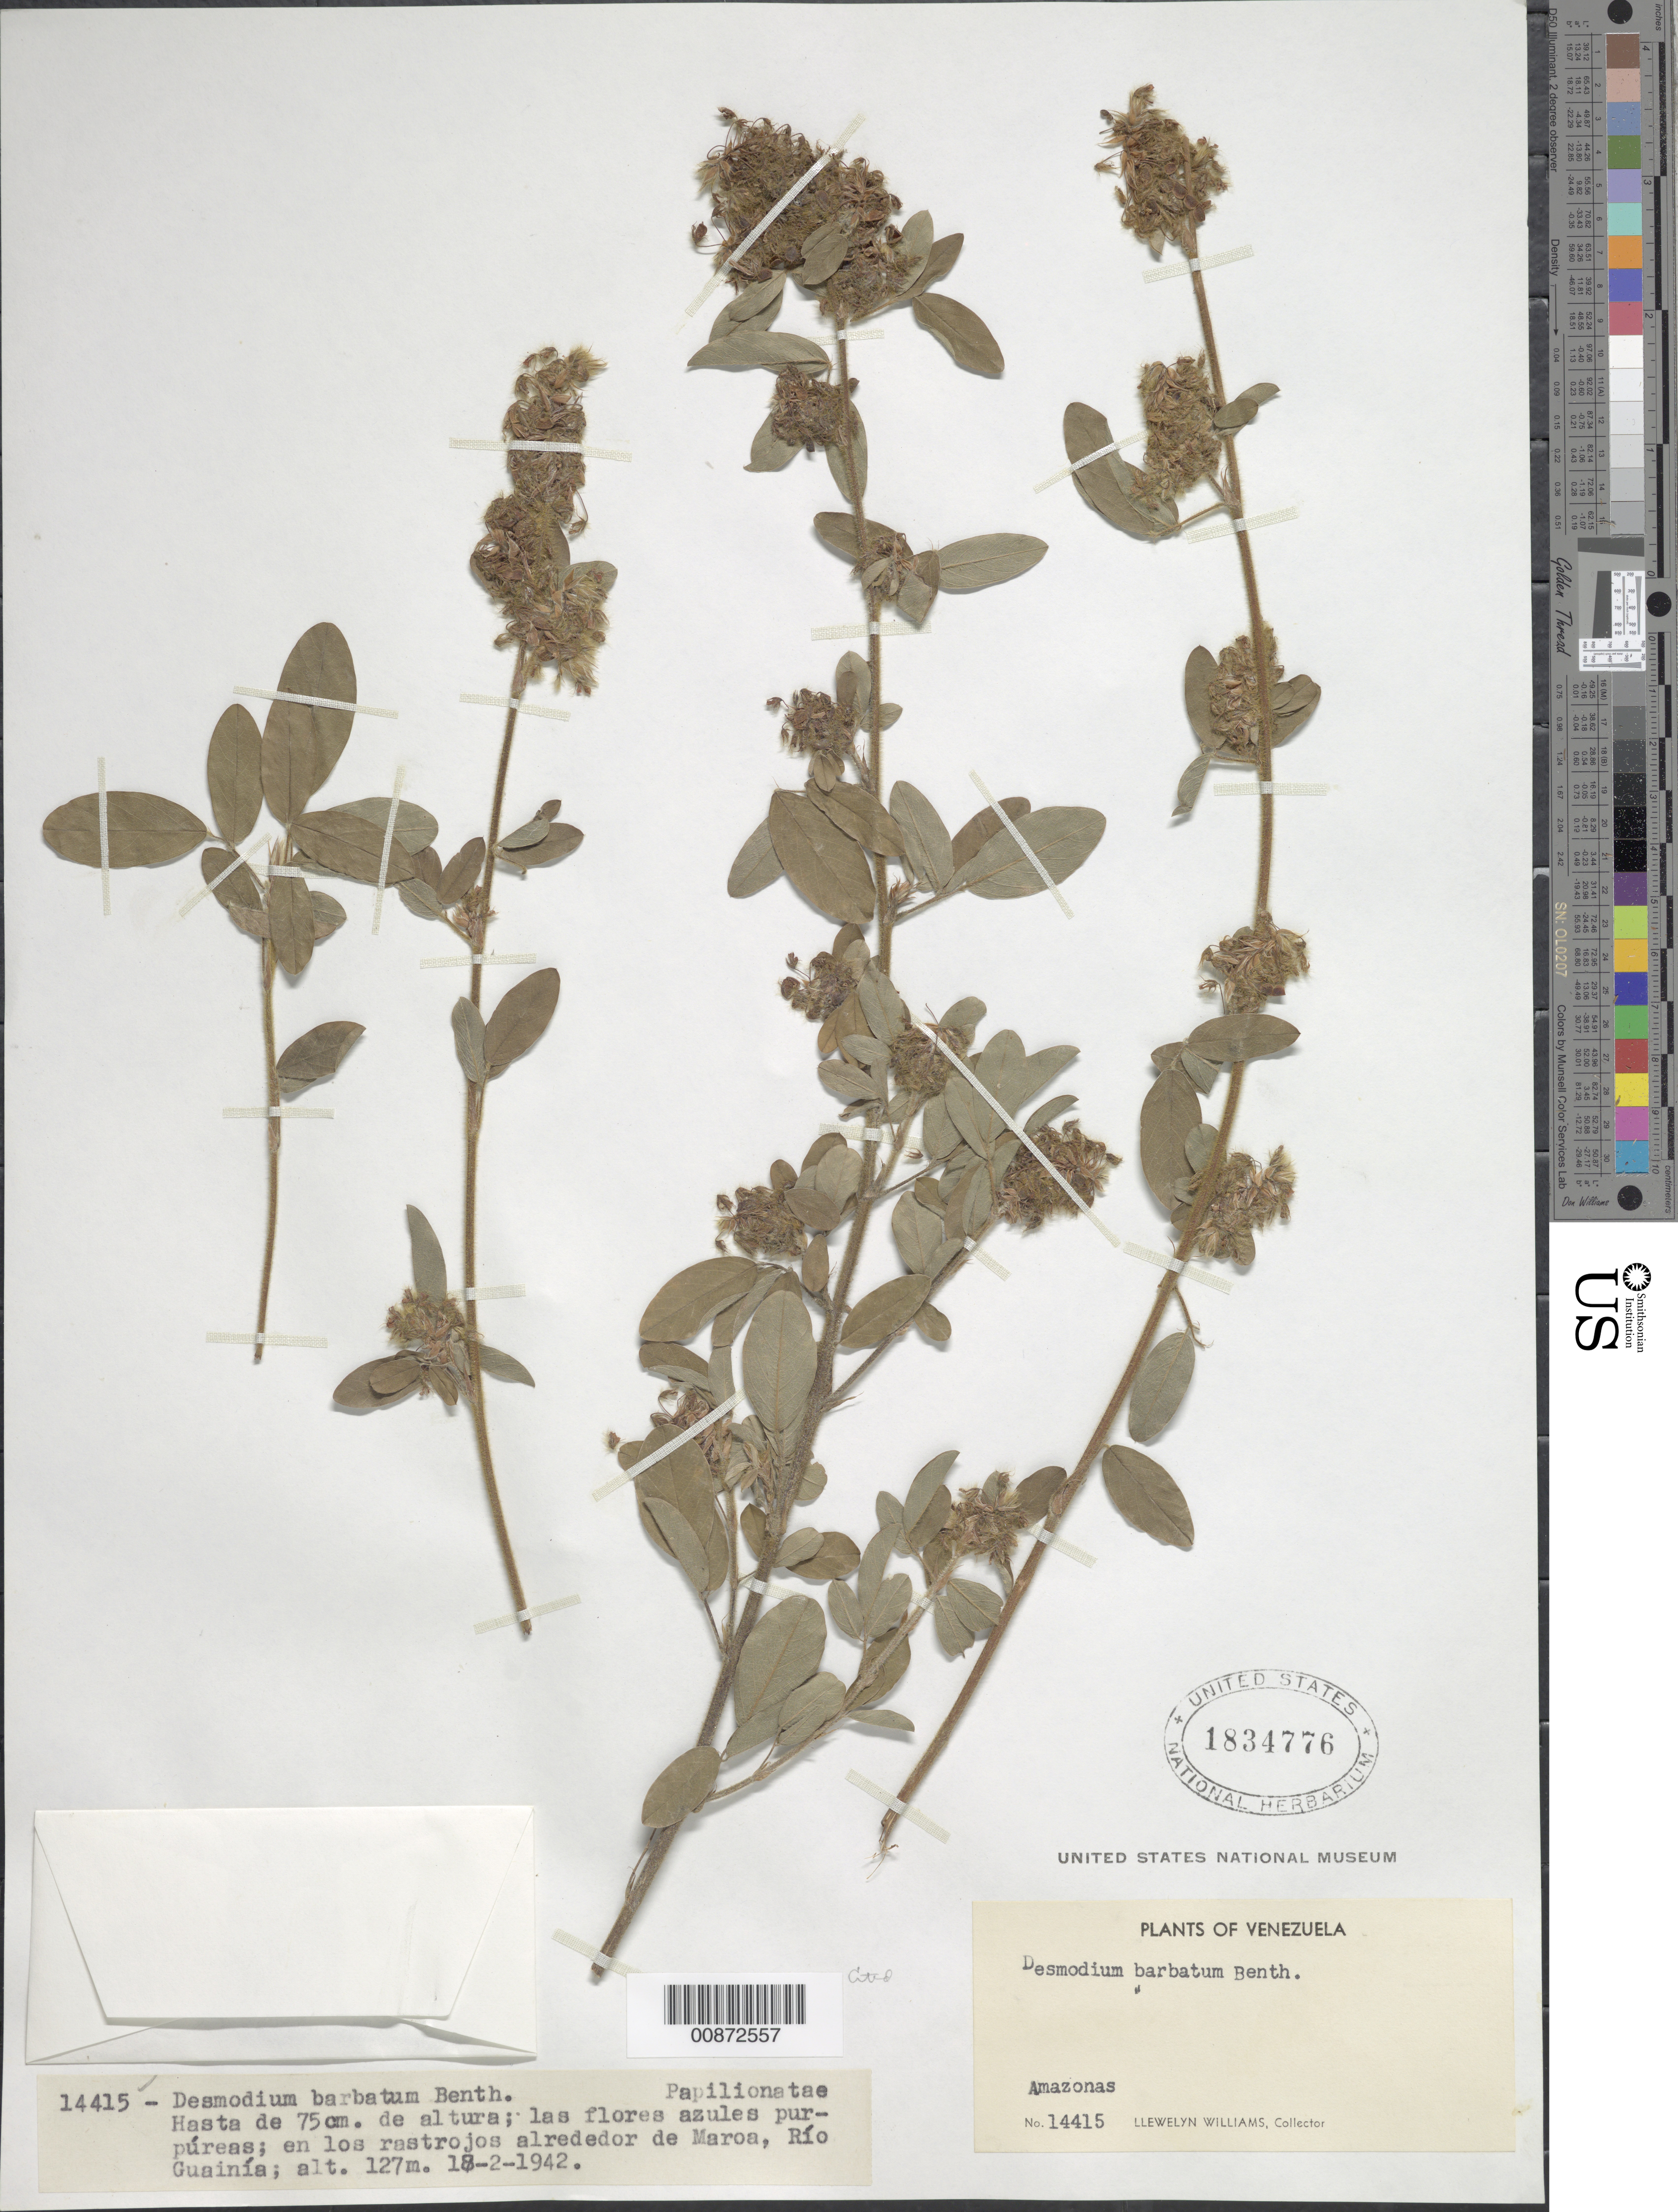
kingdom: Plantae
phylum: Tracheophyta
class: Magnoliopsida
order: Fabales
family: Fabaceae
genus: Grona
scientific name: Grona barbata var. barbata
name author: (L.) H. Ohashi & K. Ohashi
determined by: Strong, Mark T., (BOT), Smithsonian Institution - National Museum of Natural History (UNITED STATES)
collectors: Ll. Williams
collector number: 14415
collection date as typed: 18-Feb-42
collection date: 1942-02-18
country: Venezuela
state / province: Amazonas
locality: Maroa, Río Guainía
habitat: Rastrojos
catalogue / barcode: US 1834776